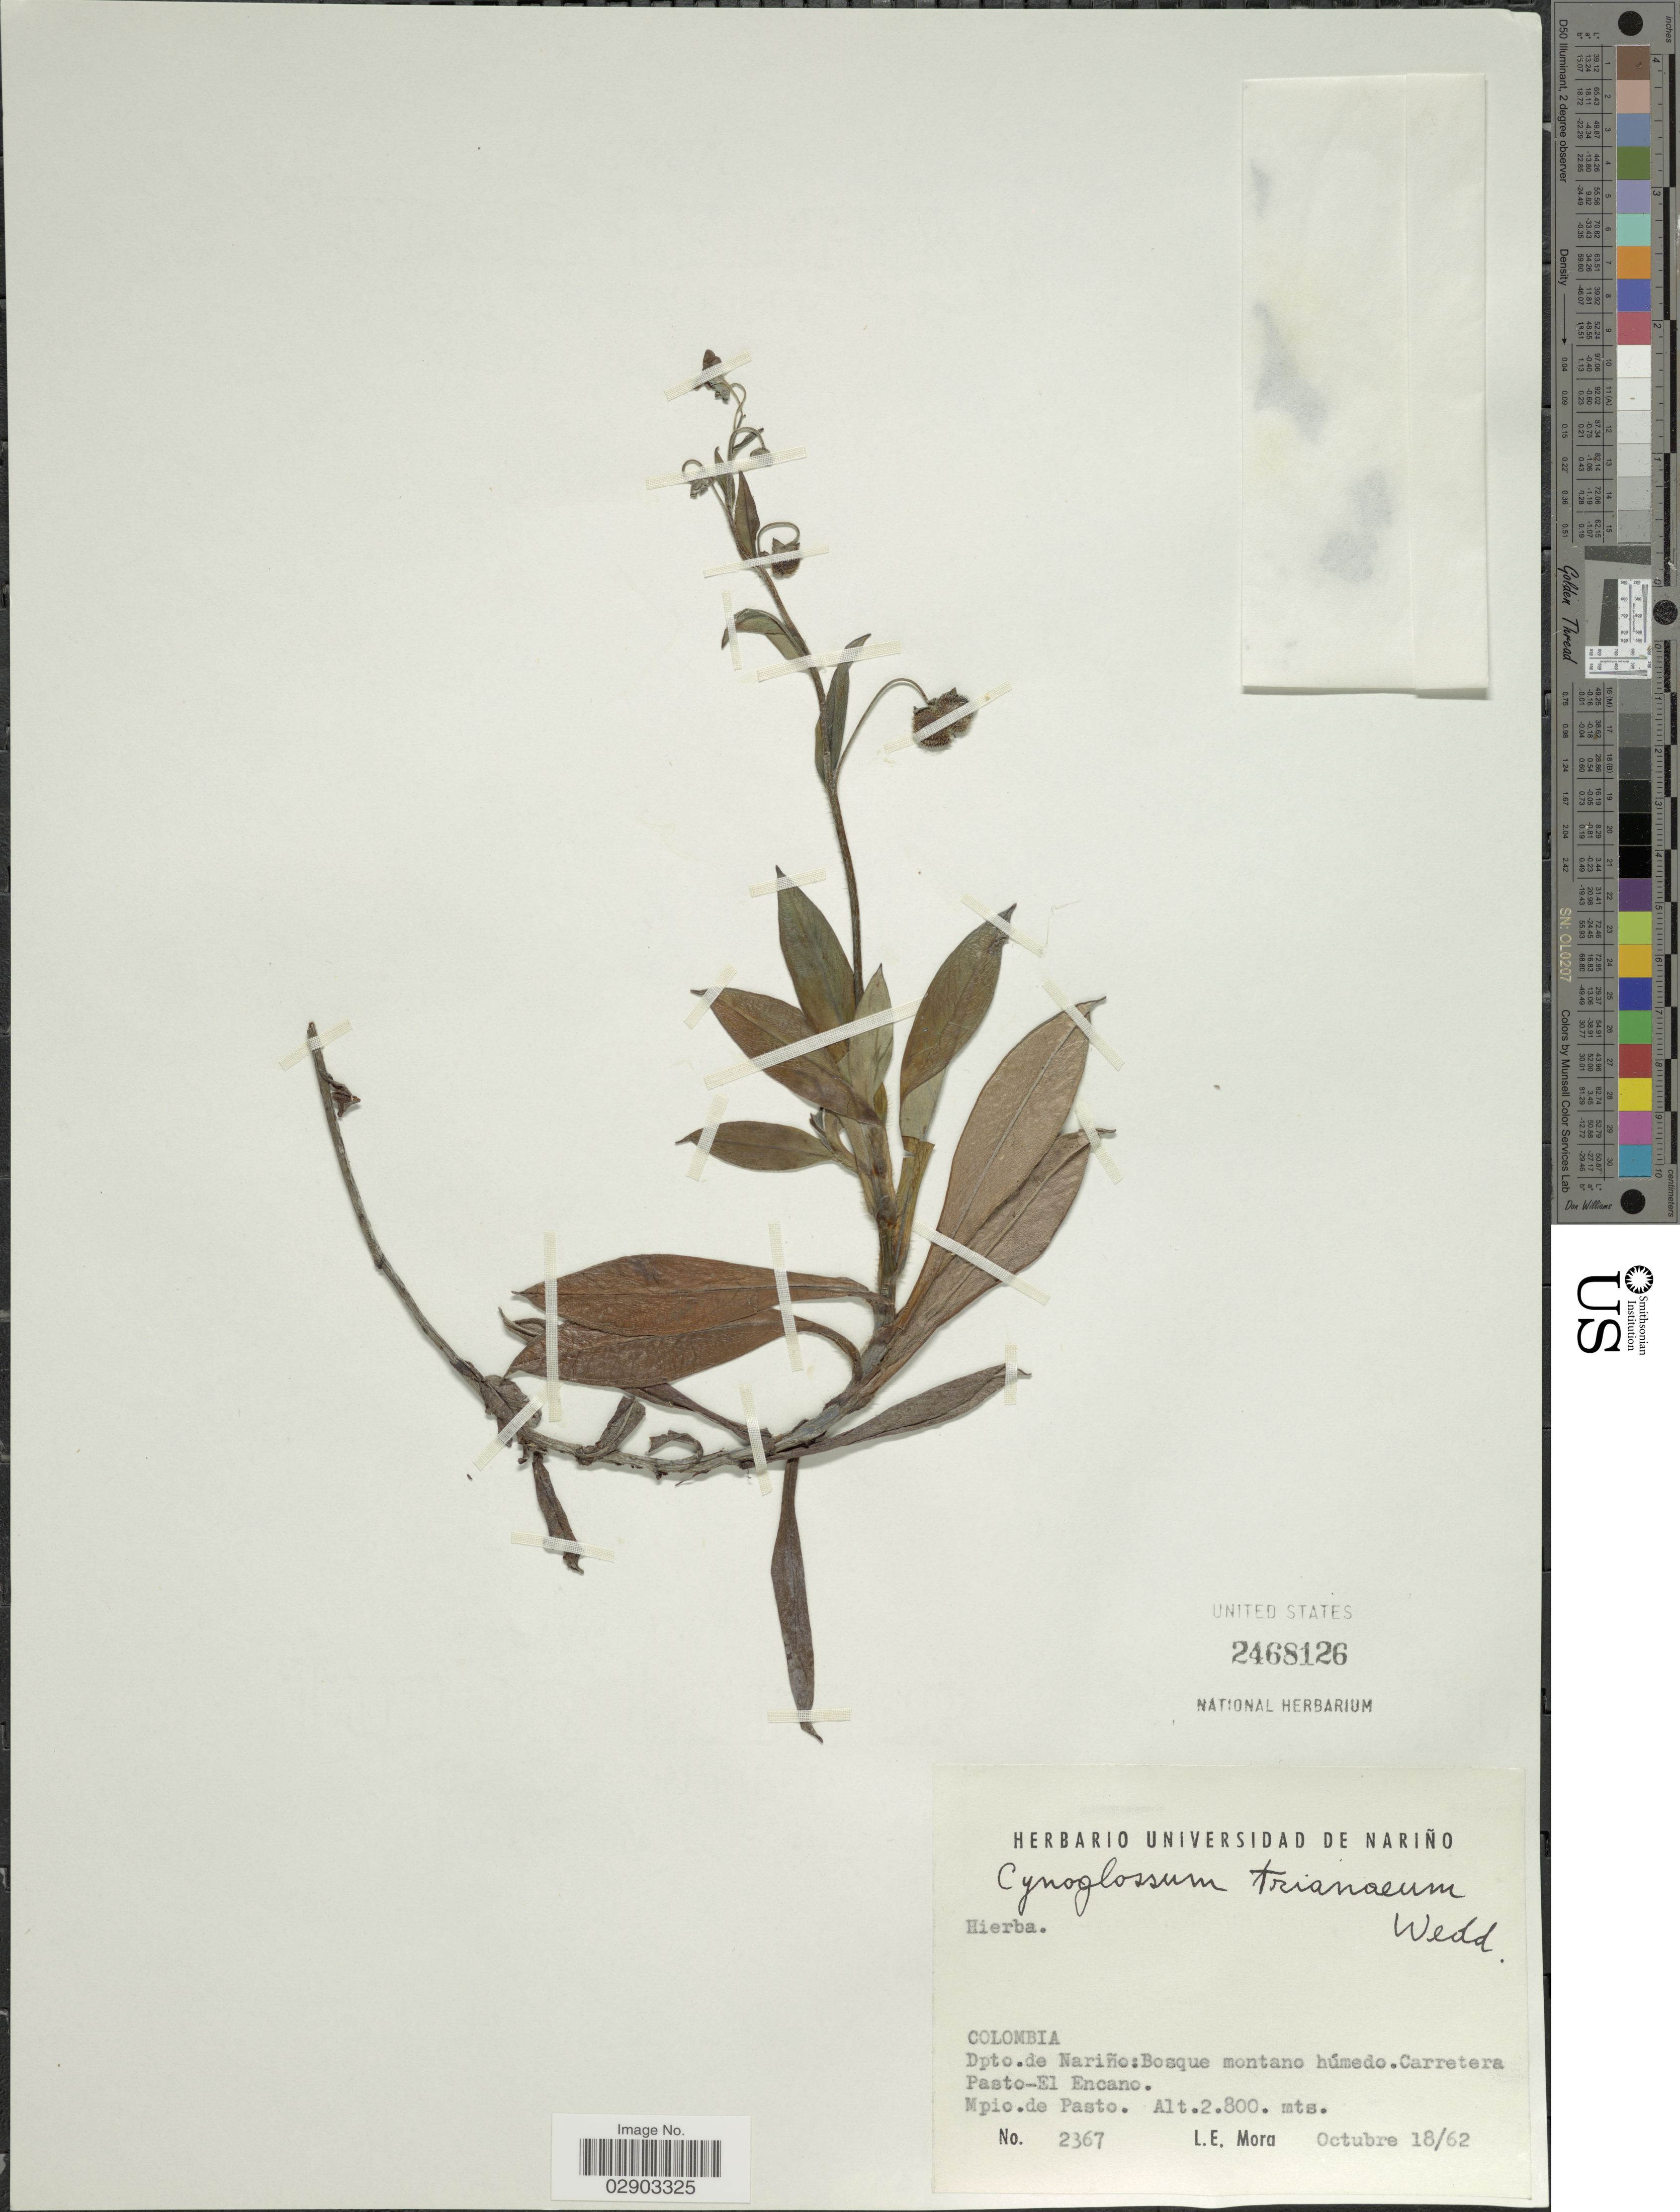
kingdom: Plantae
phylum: Tracheophyta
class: Magnoliopsida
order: Boraginales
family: Boraginaceae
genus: Cynoglossum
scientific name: Cynoglossum trianaeum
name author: Wedd.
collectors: L. Mora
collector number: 2367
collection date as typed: Transcribed d/m/y: 18/10/62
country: Colombia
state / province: Nariño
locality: Dpto. de Nariño: Carretera Pasto-El Encano.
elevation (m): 2800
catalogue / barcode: US 2468126